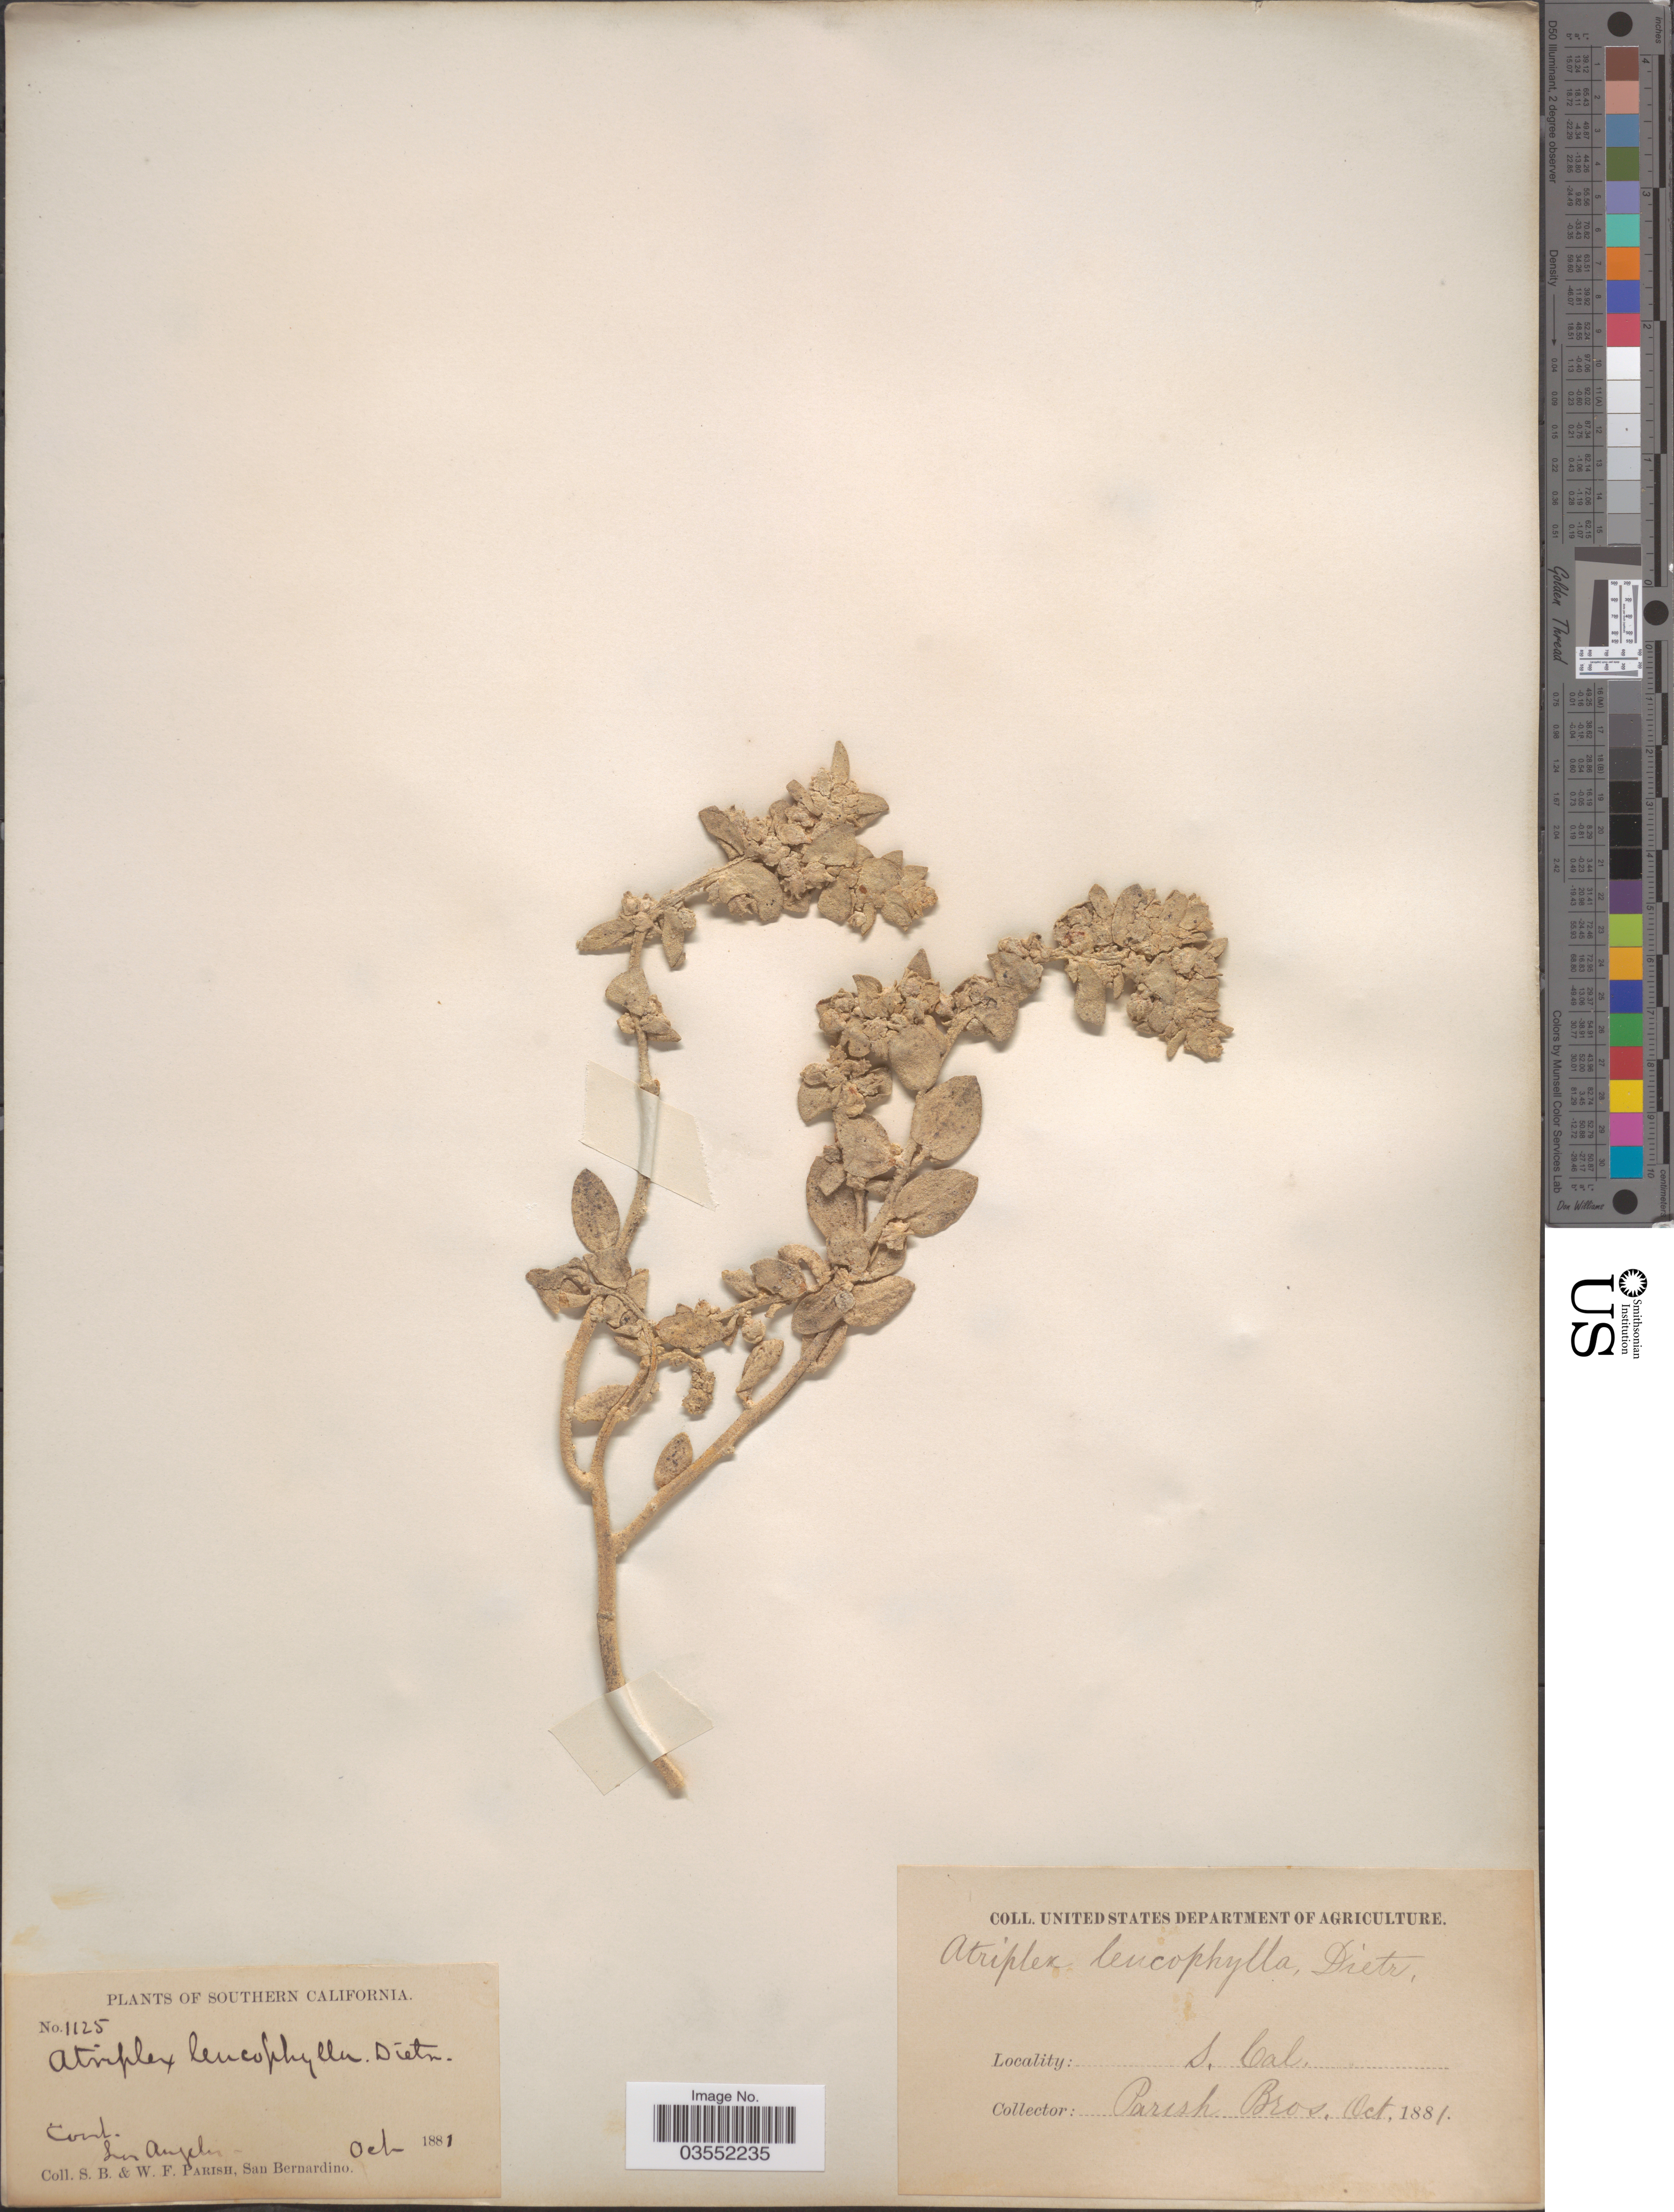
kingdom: Plantae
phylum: Tracheophyta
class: Magnoliopsida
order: Caryophyllales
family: Amaranthaceae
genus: Atriplex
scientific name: Atriplex leucophylla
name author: (Moq.) D. Dietr.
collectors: S. B. Parish & W. F. Parish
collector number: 1125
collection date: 1881-10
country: United States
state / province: California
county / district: Los Angeles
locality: Southern California. Cont. Los Angeles.